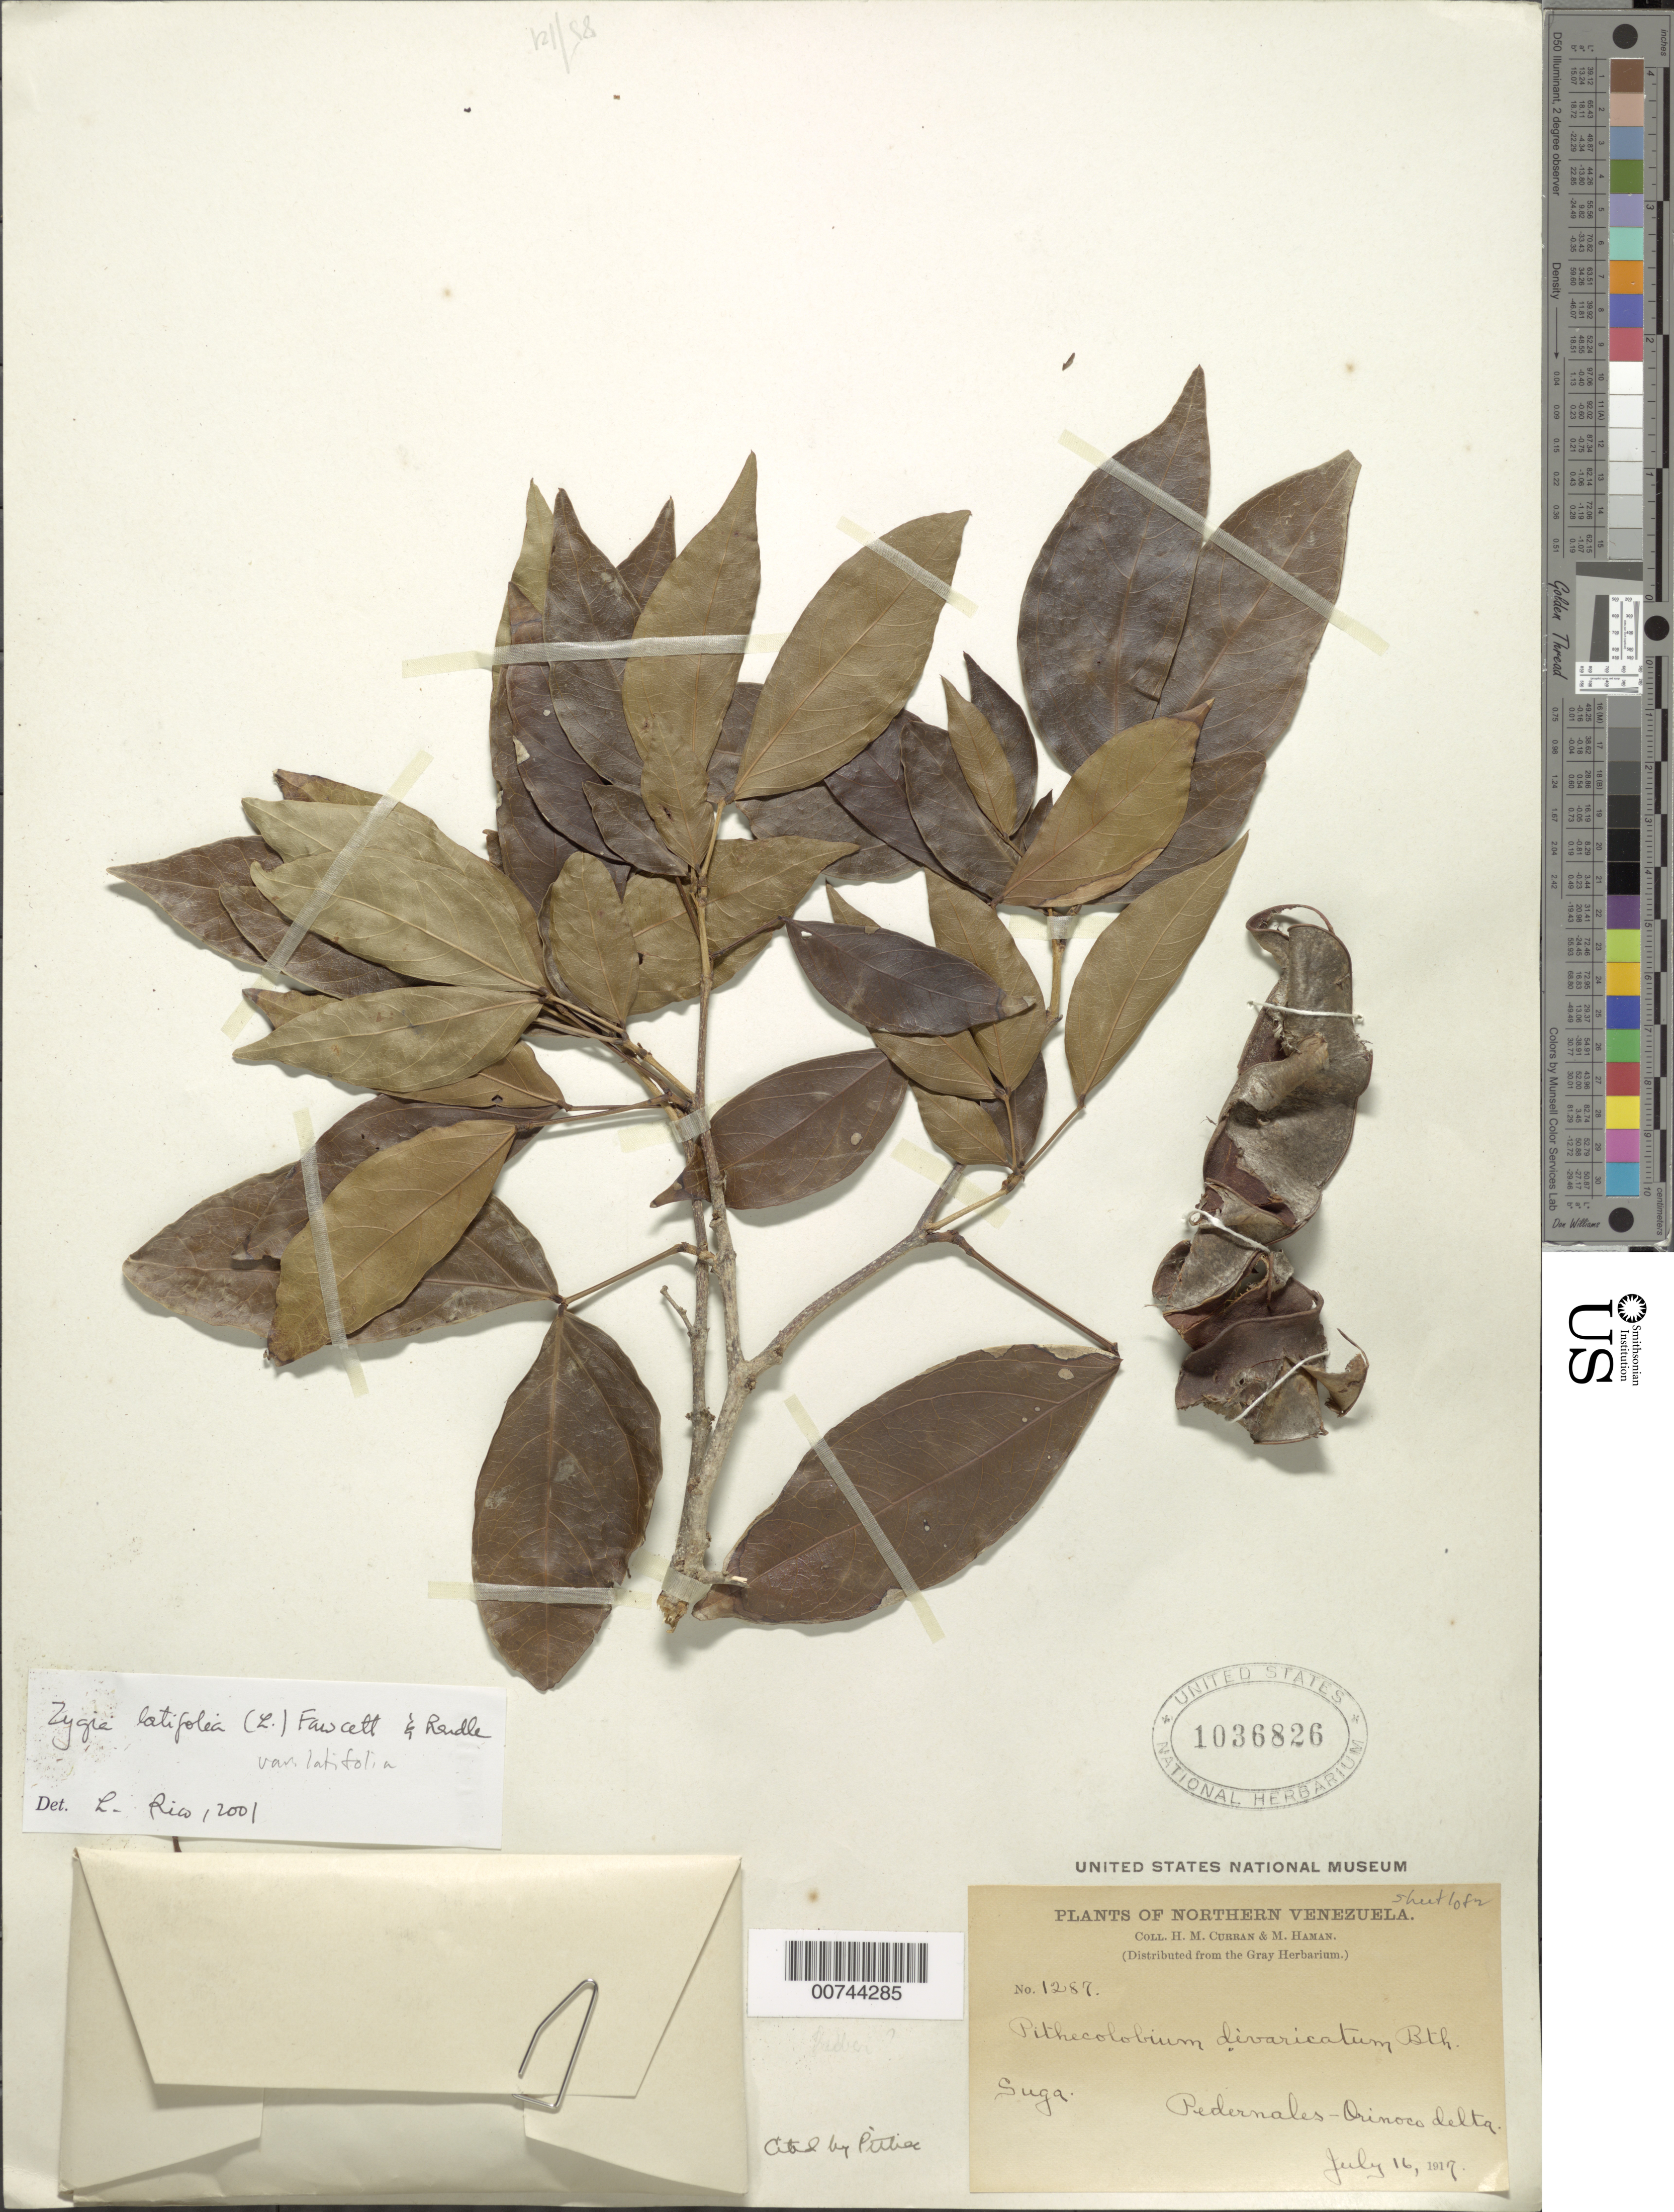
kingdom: Plantae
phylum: Tracheophyta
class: Magnoliopsida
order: Fabales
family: Fabaceae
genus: Zygia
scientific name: Zygia latifolia var. latifolia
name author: (L.) Fawc. & Rendle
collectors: H. M. Curran & M. Haman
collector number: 1287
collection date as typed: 16 Jul 1917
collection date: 1917-07-16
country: Venezuela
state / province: Delta Amacuro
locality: Suga, Pedernales - Orinoco Delta.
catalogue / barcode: US 1036826